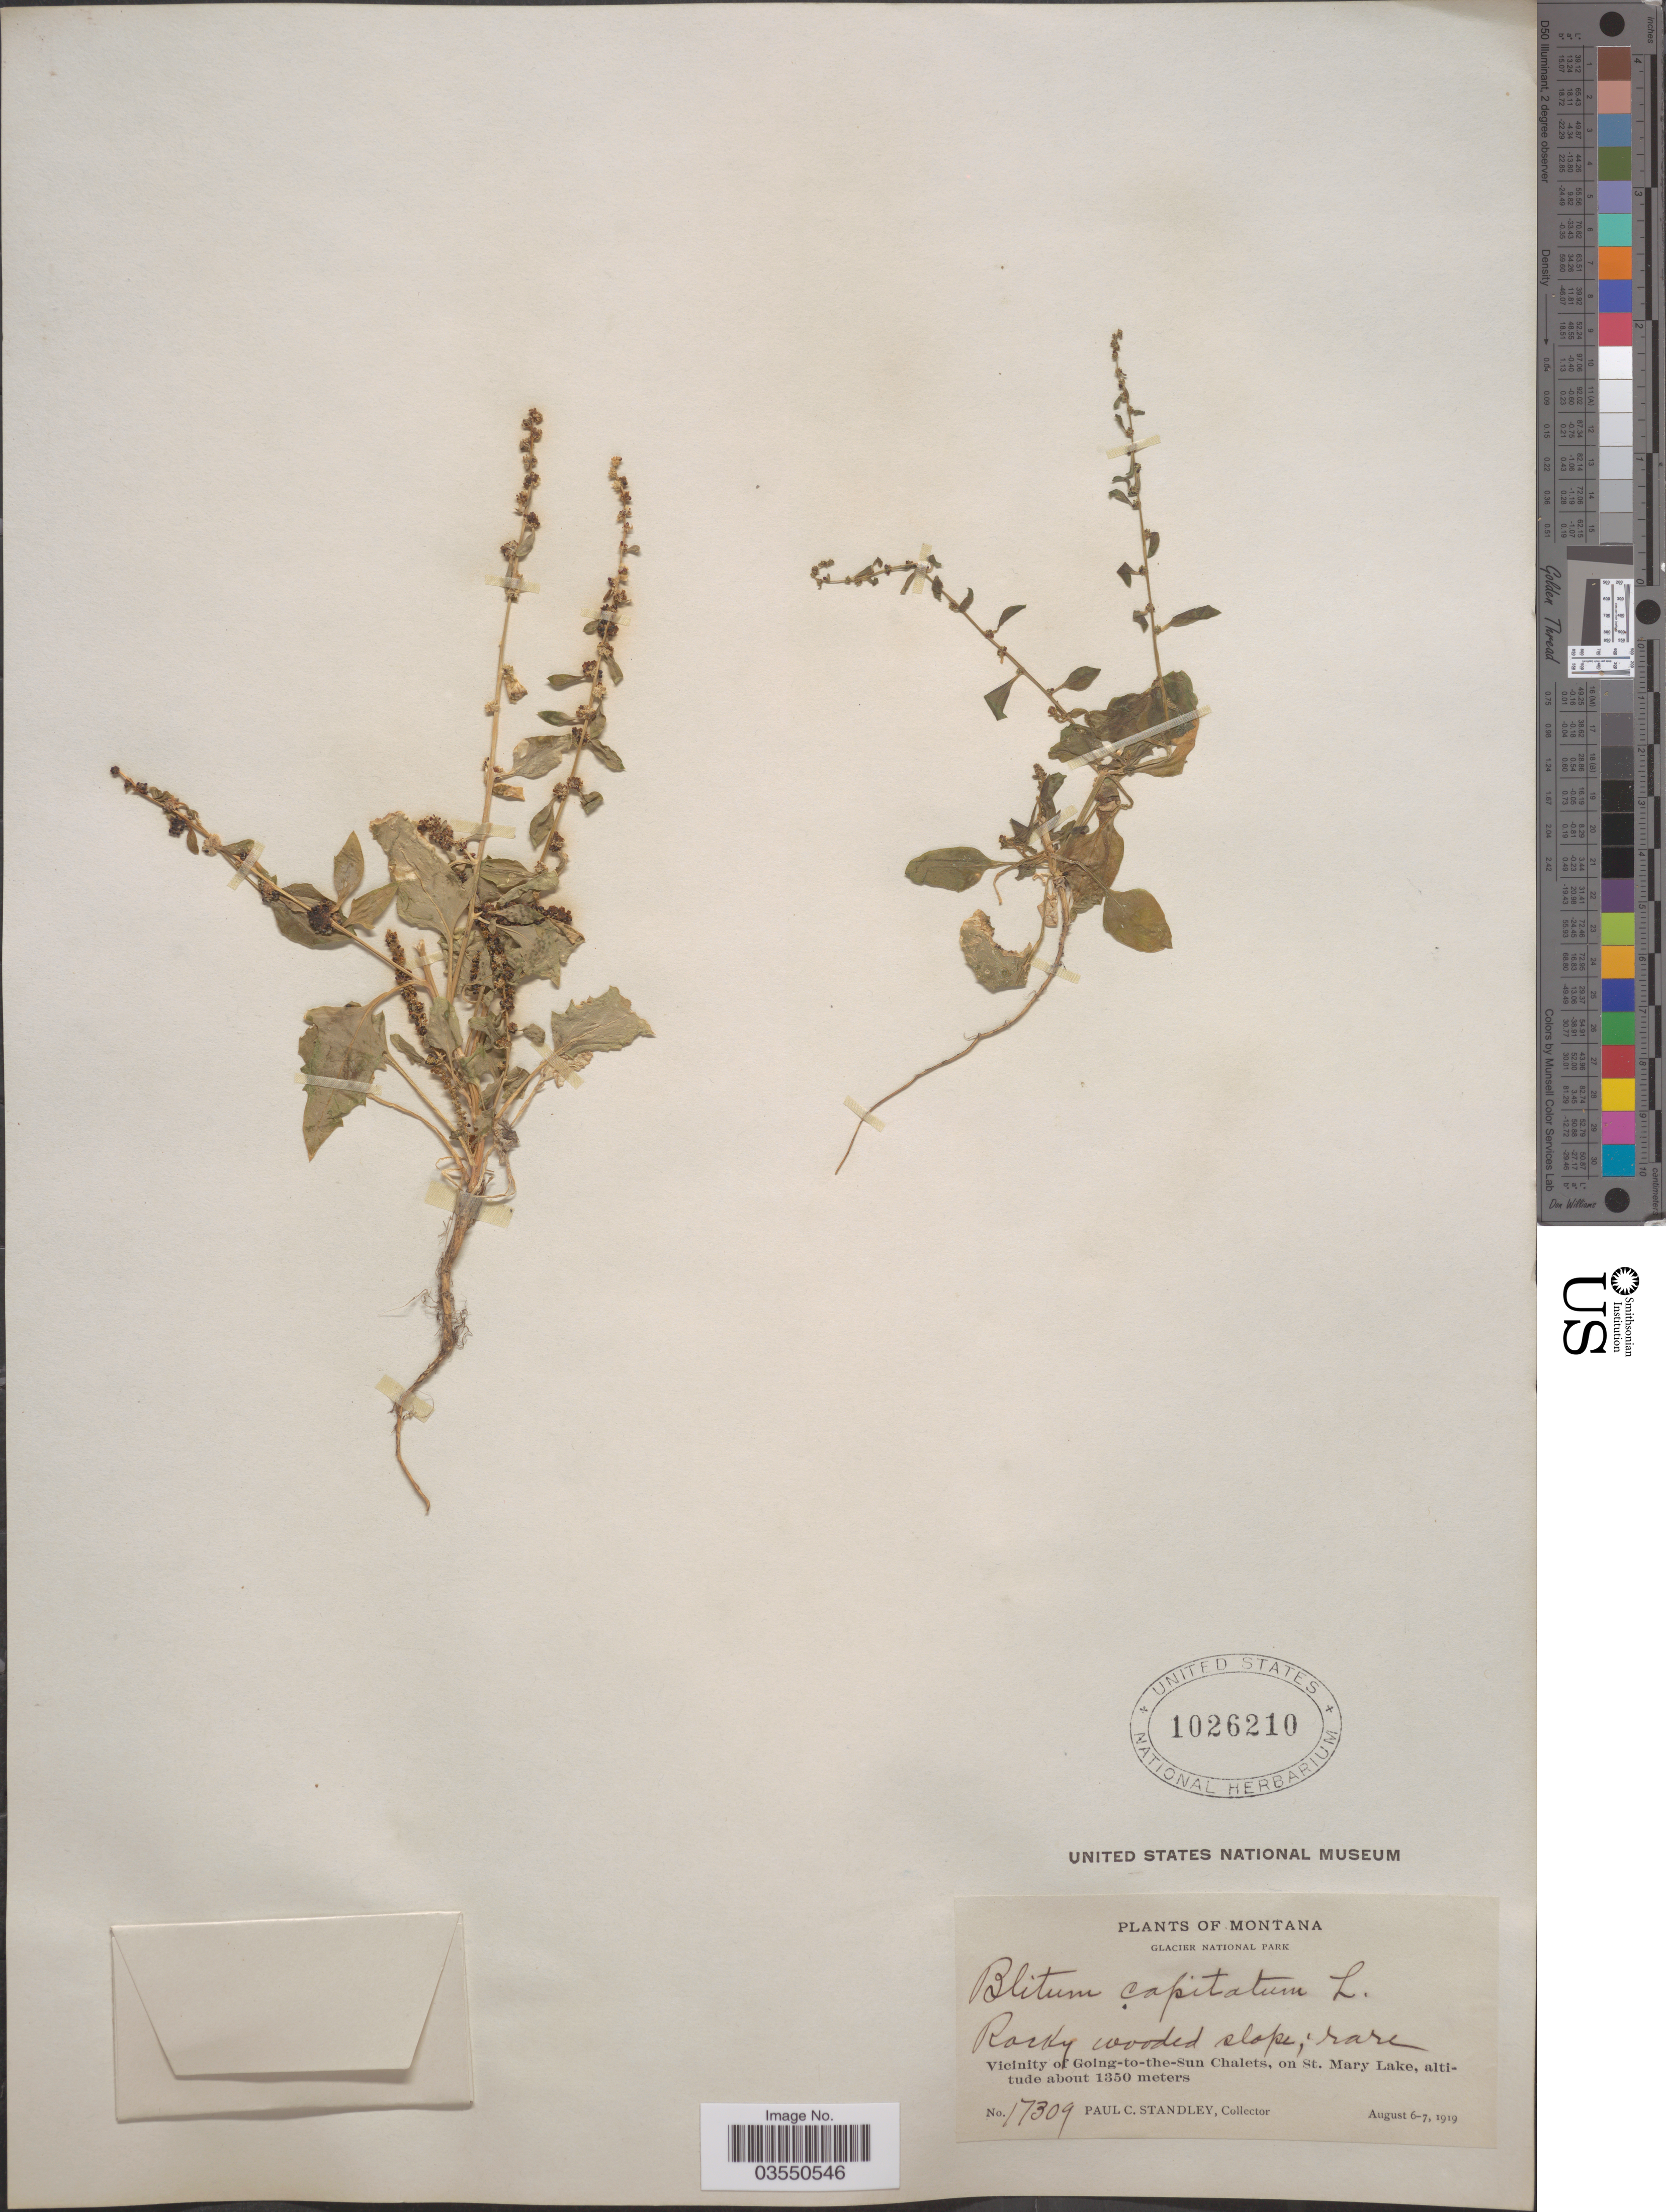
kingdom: Plantae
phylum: Tracheophyta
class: Magnoliopsida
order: Caryophyllales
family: Amaranthaceae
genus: Blitum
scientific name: Blitum capitatum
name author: L.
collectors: P. C. Standley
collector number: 17309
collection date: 1919-08-06/1919-08-07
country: United States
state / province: Montana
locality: Glacier National Park. Vicinity of Going-to-the-Sun Chalets, on St. Mary Lake.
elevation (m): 1350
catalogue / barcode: US 1026210